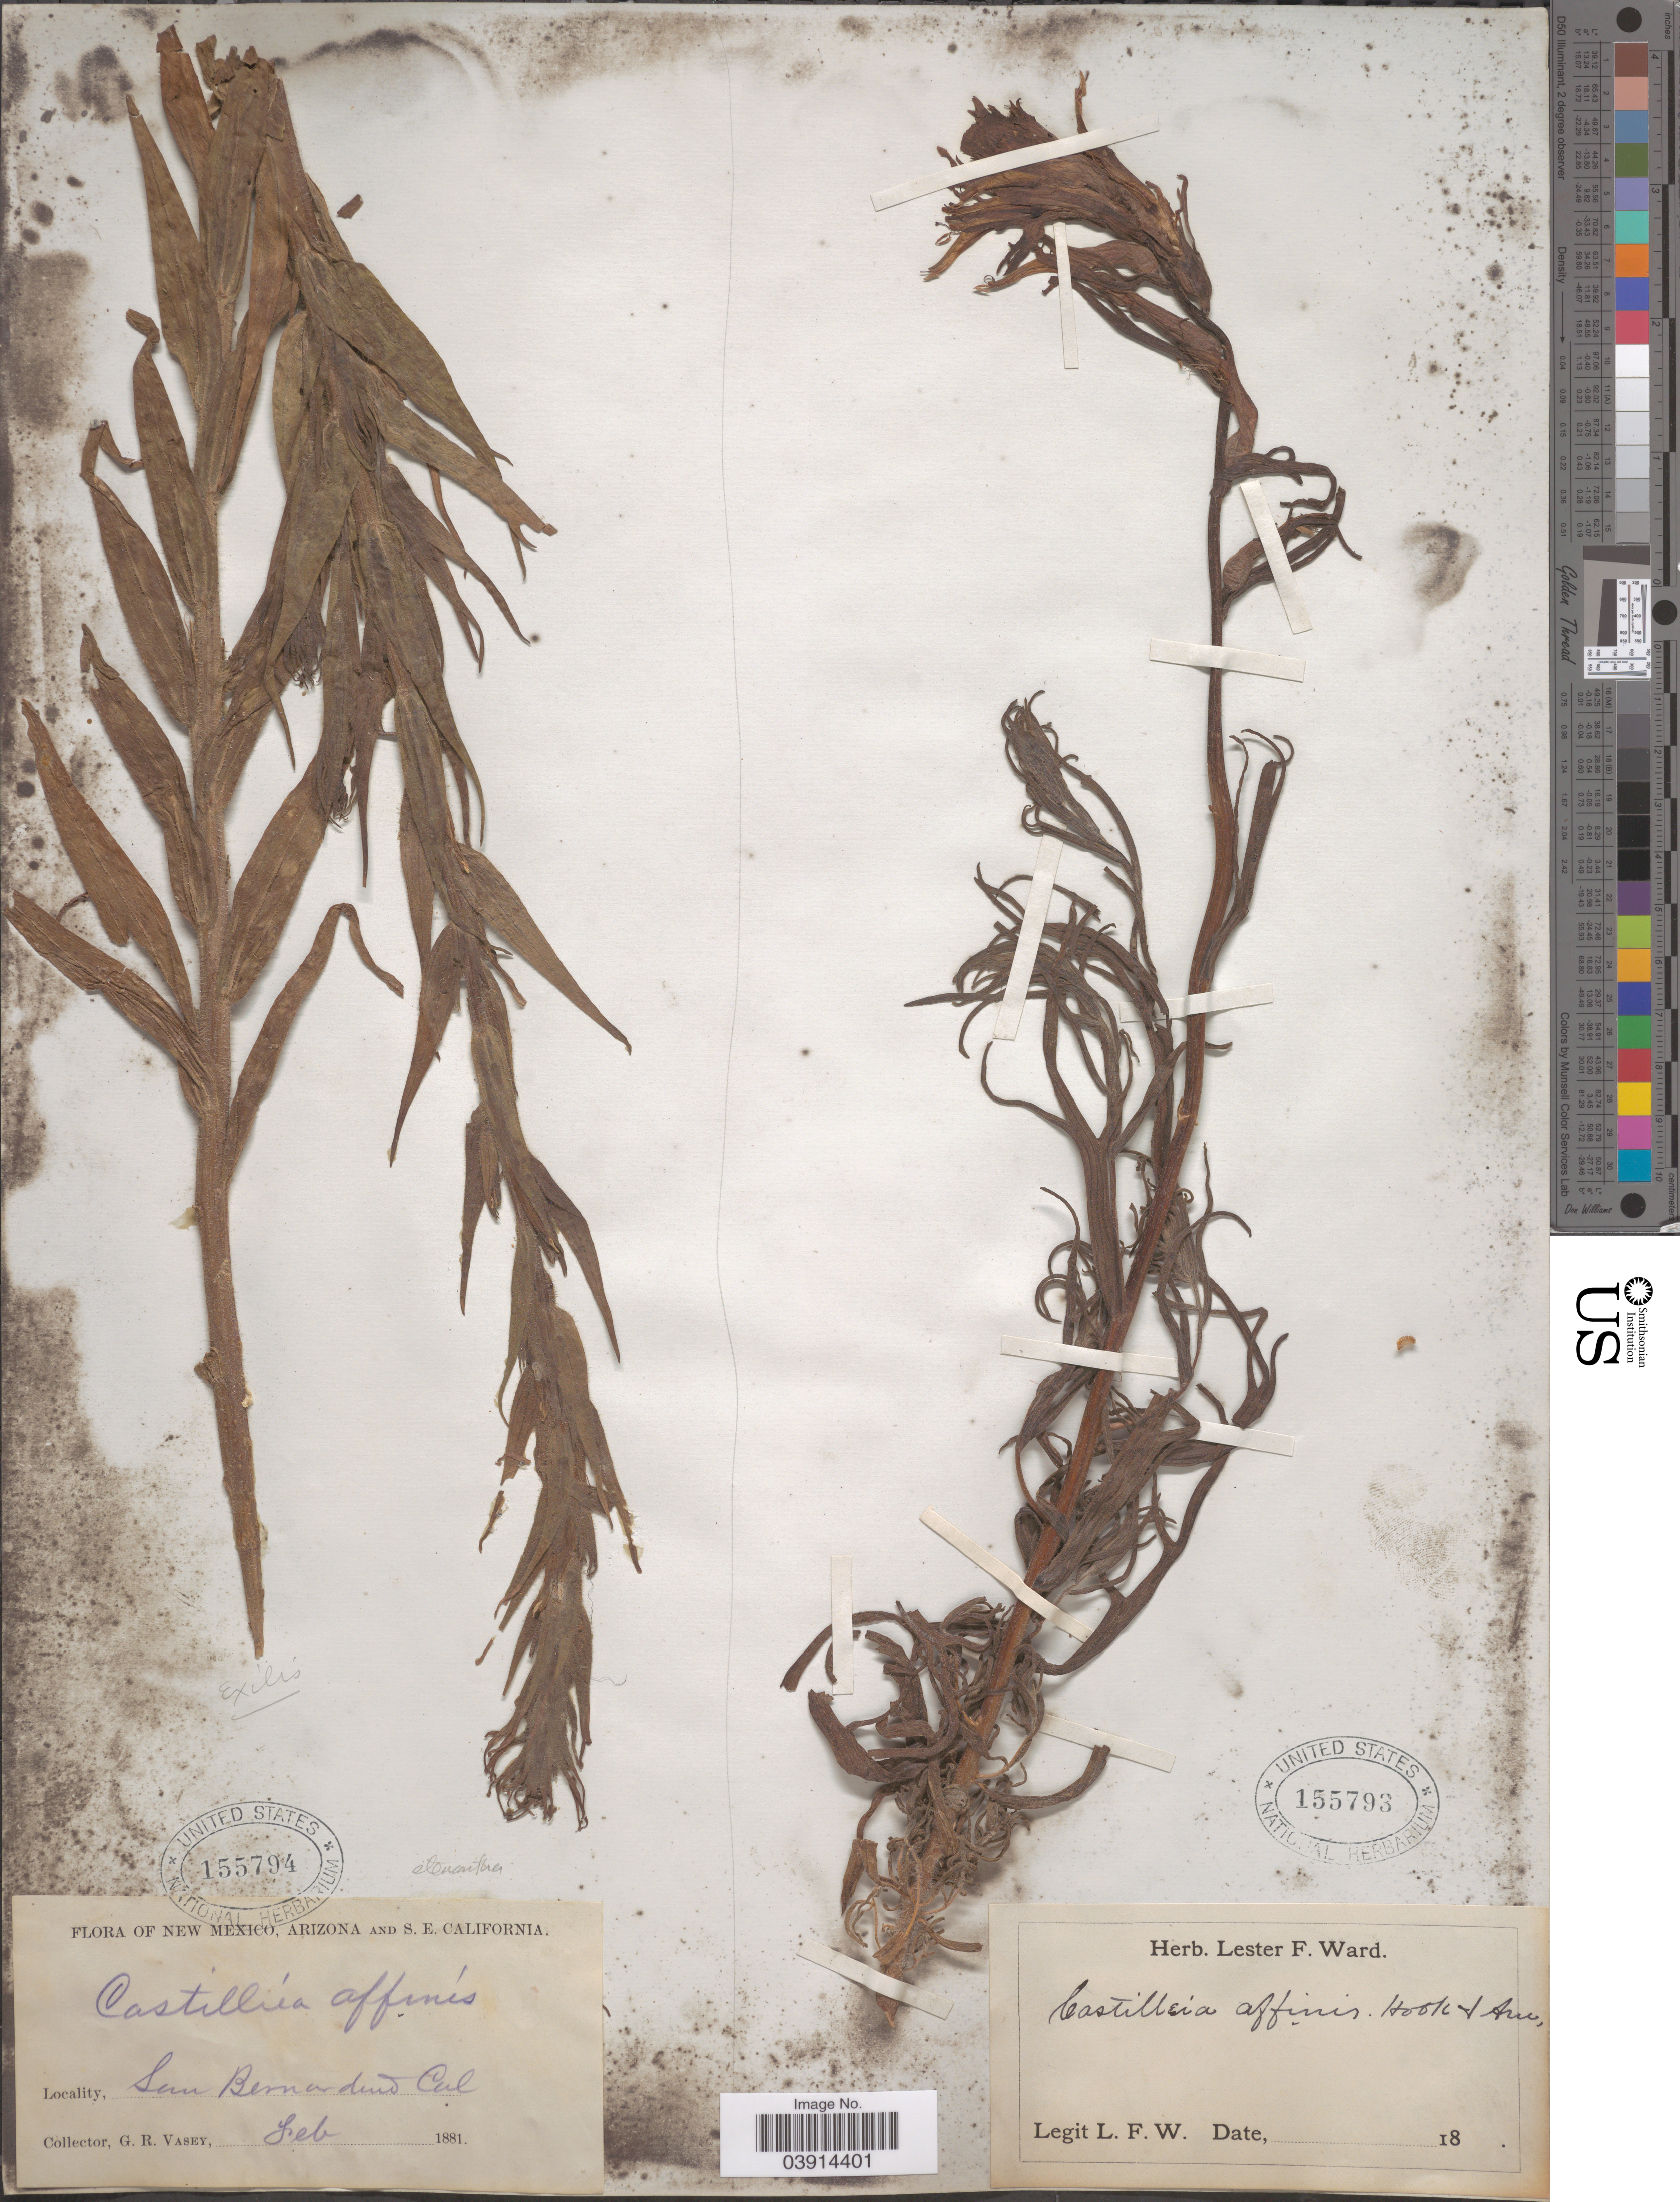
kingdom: Plantae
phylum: Tracheophyta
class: Magnoliopsida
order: Lamiales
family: Orobanchaceae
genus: Castilleja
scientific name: Castilleja stenantha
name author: A. Gray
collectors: L. F. Ward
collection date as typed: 18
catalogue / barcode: US 155793